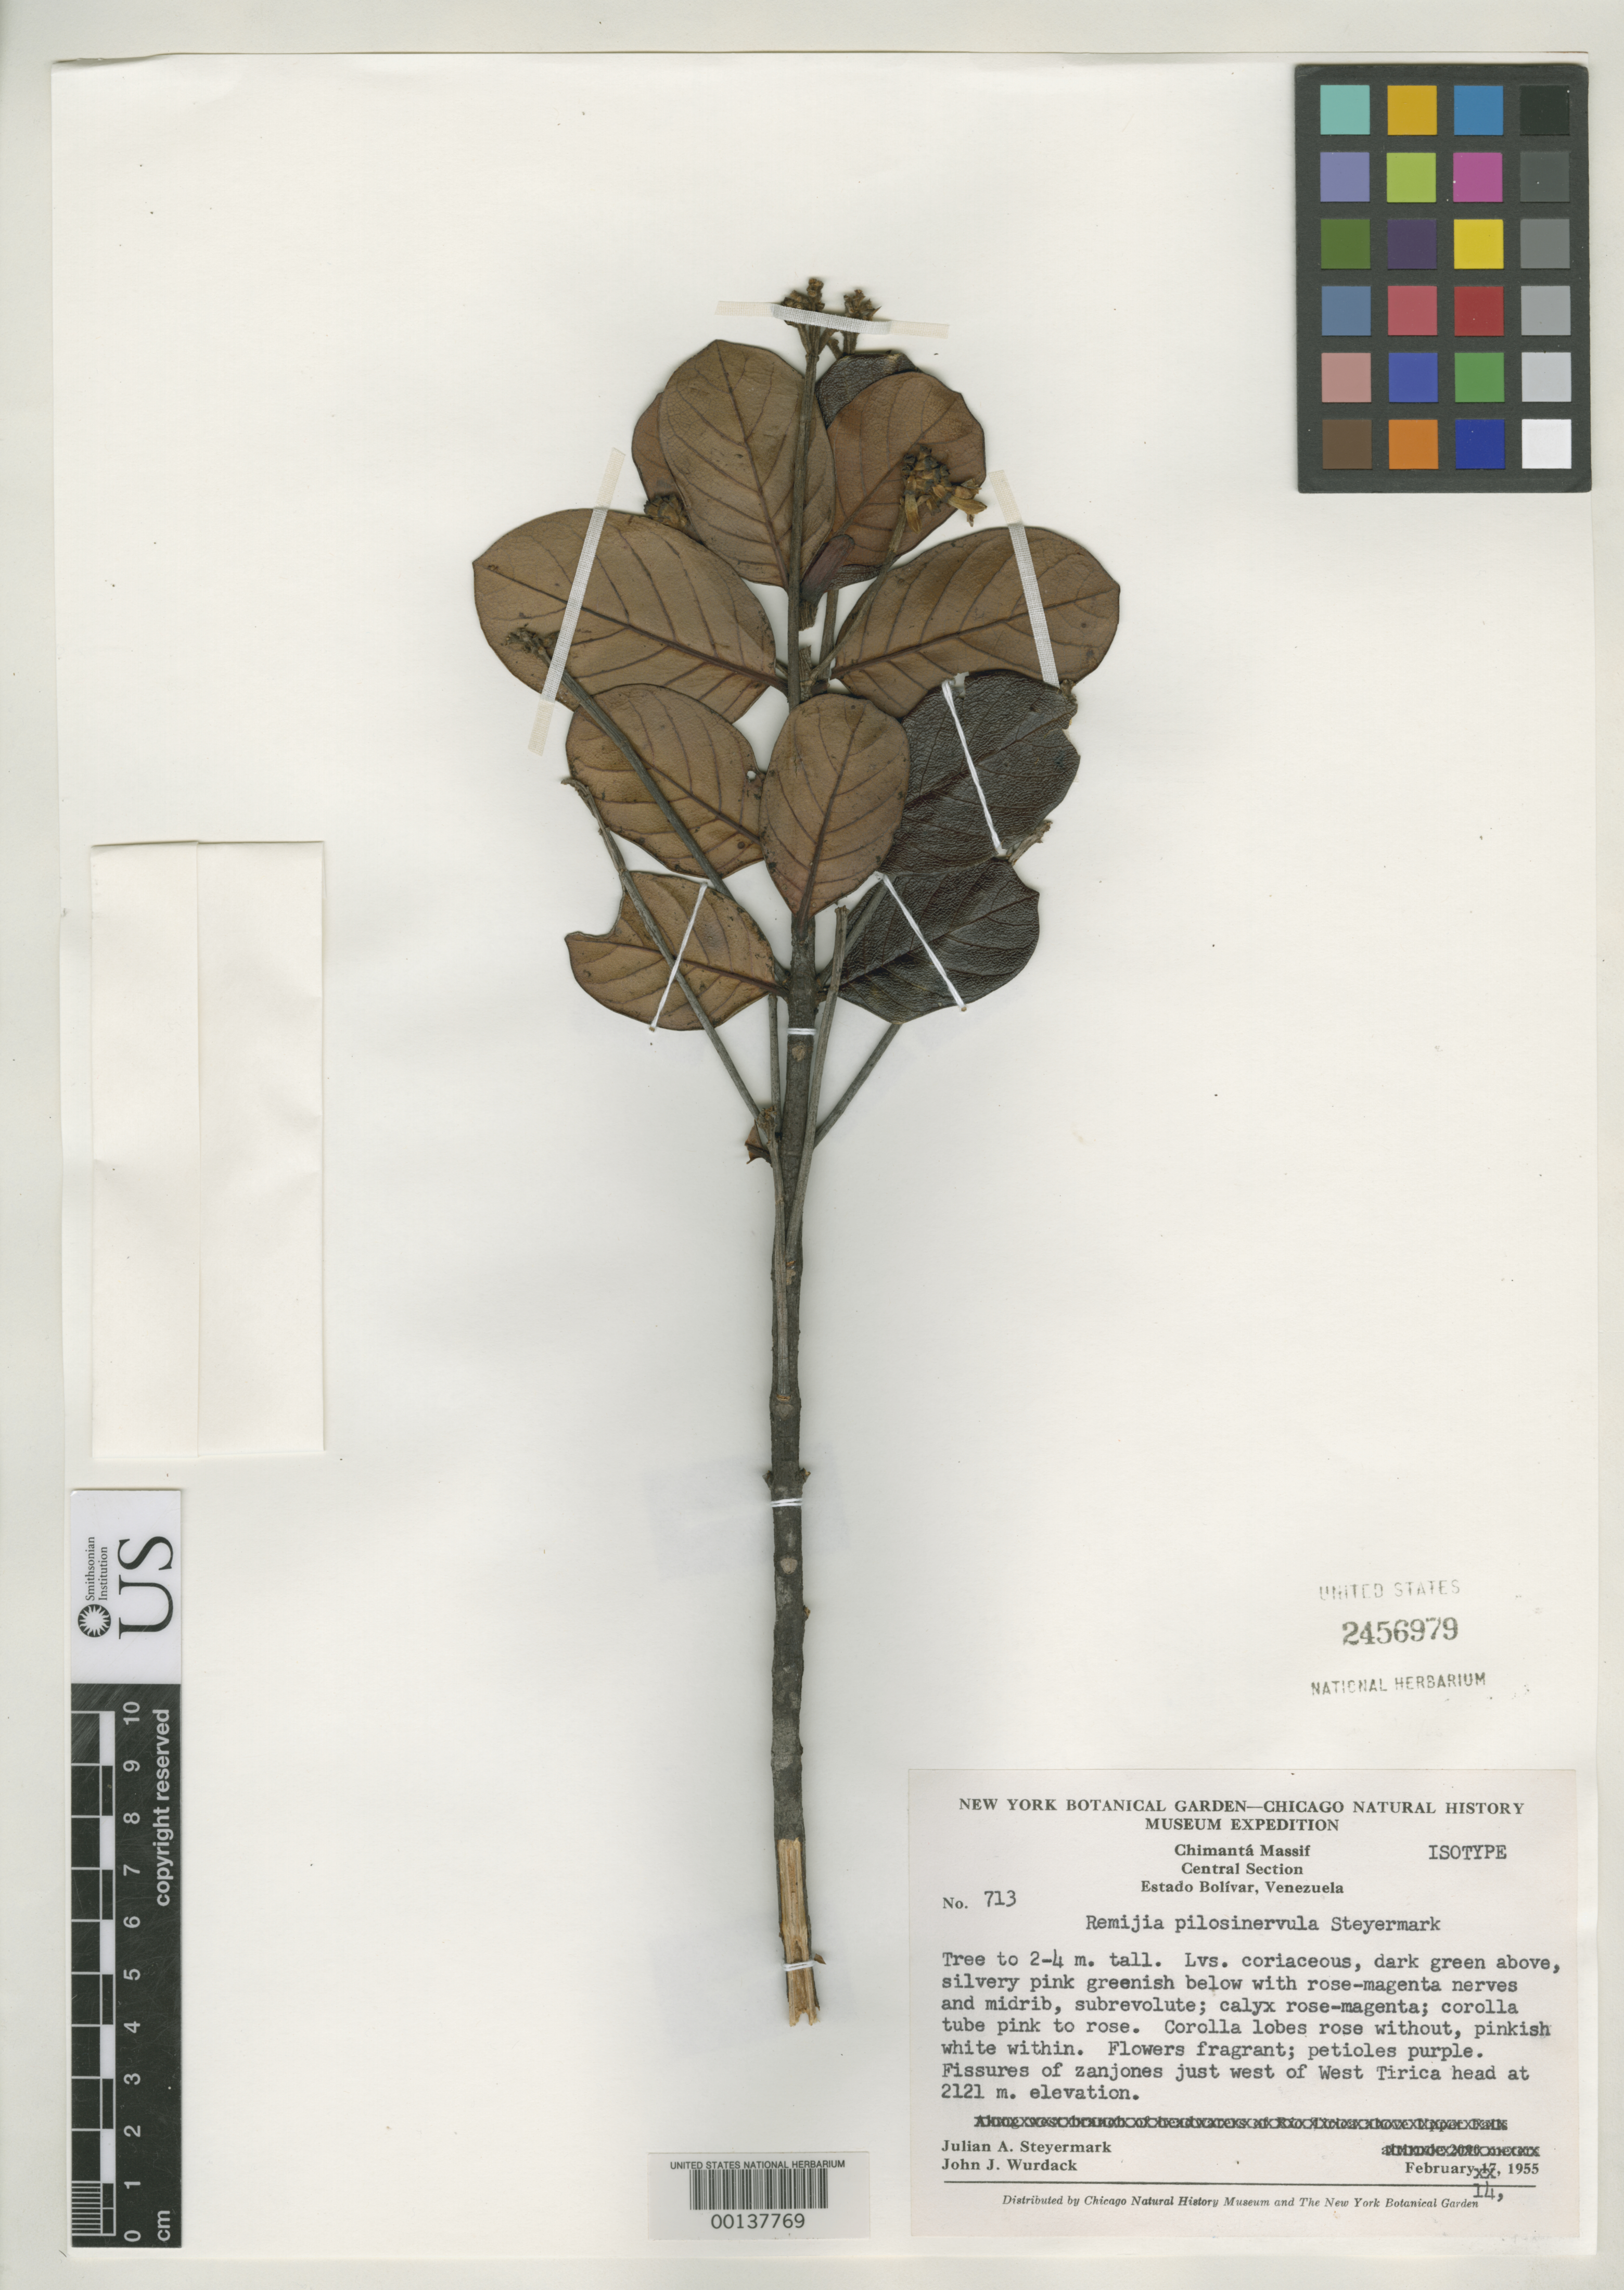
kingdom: Plantae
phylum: Tracheophyta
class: Magnoliopsida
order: Gentianales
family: Rubiaceae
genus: Remijia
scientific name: Remijia pilosinervula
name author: Steyerm.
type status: Isotype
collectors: J. Steyermark & J. J. Wurdack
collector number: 713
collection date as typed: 14 Feb 1955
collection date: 1955-02-14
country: Venezuela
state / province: Bolivar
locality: Chimanta Massif.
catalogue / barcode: US 2456979